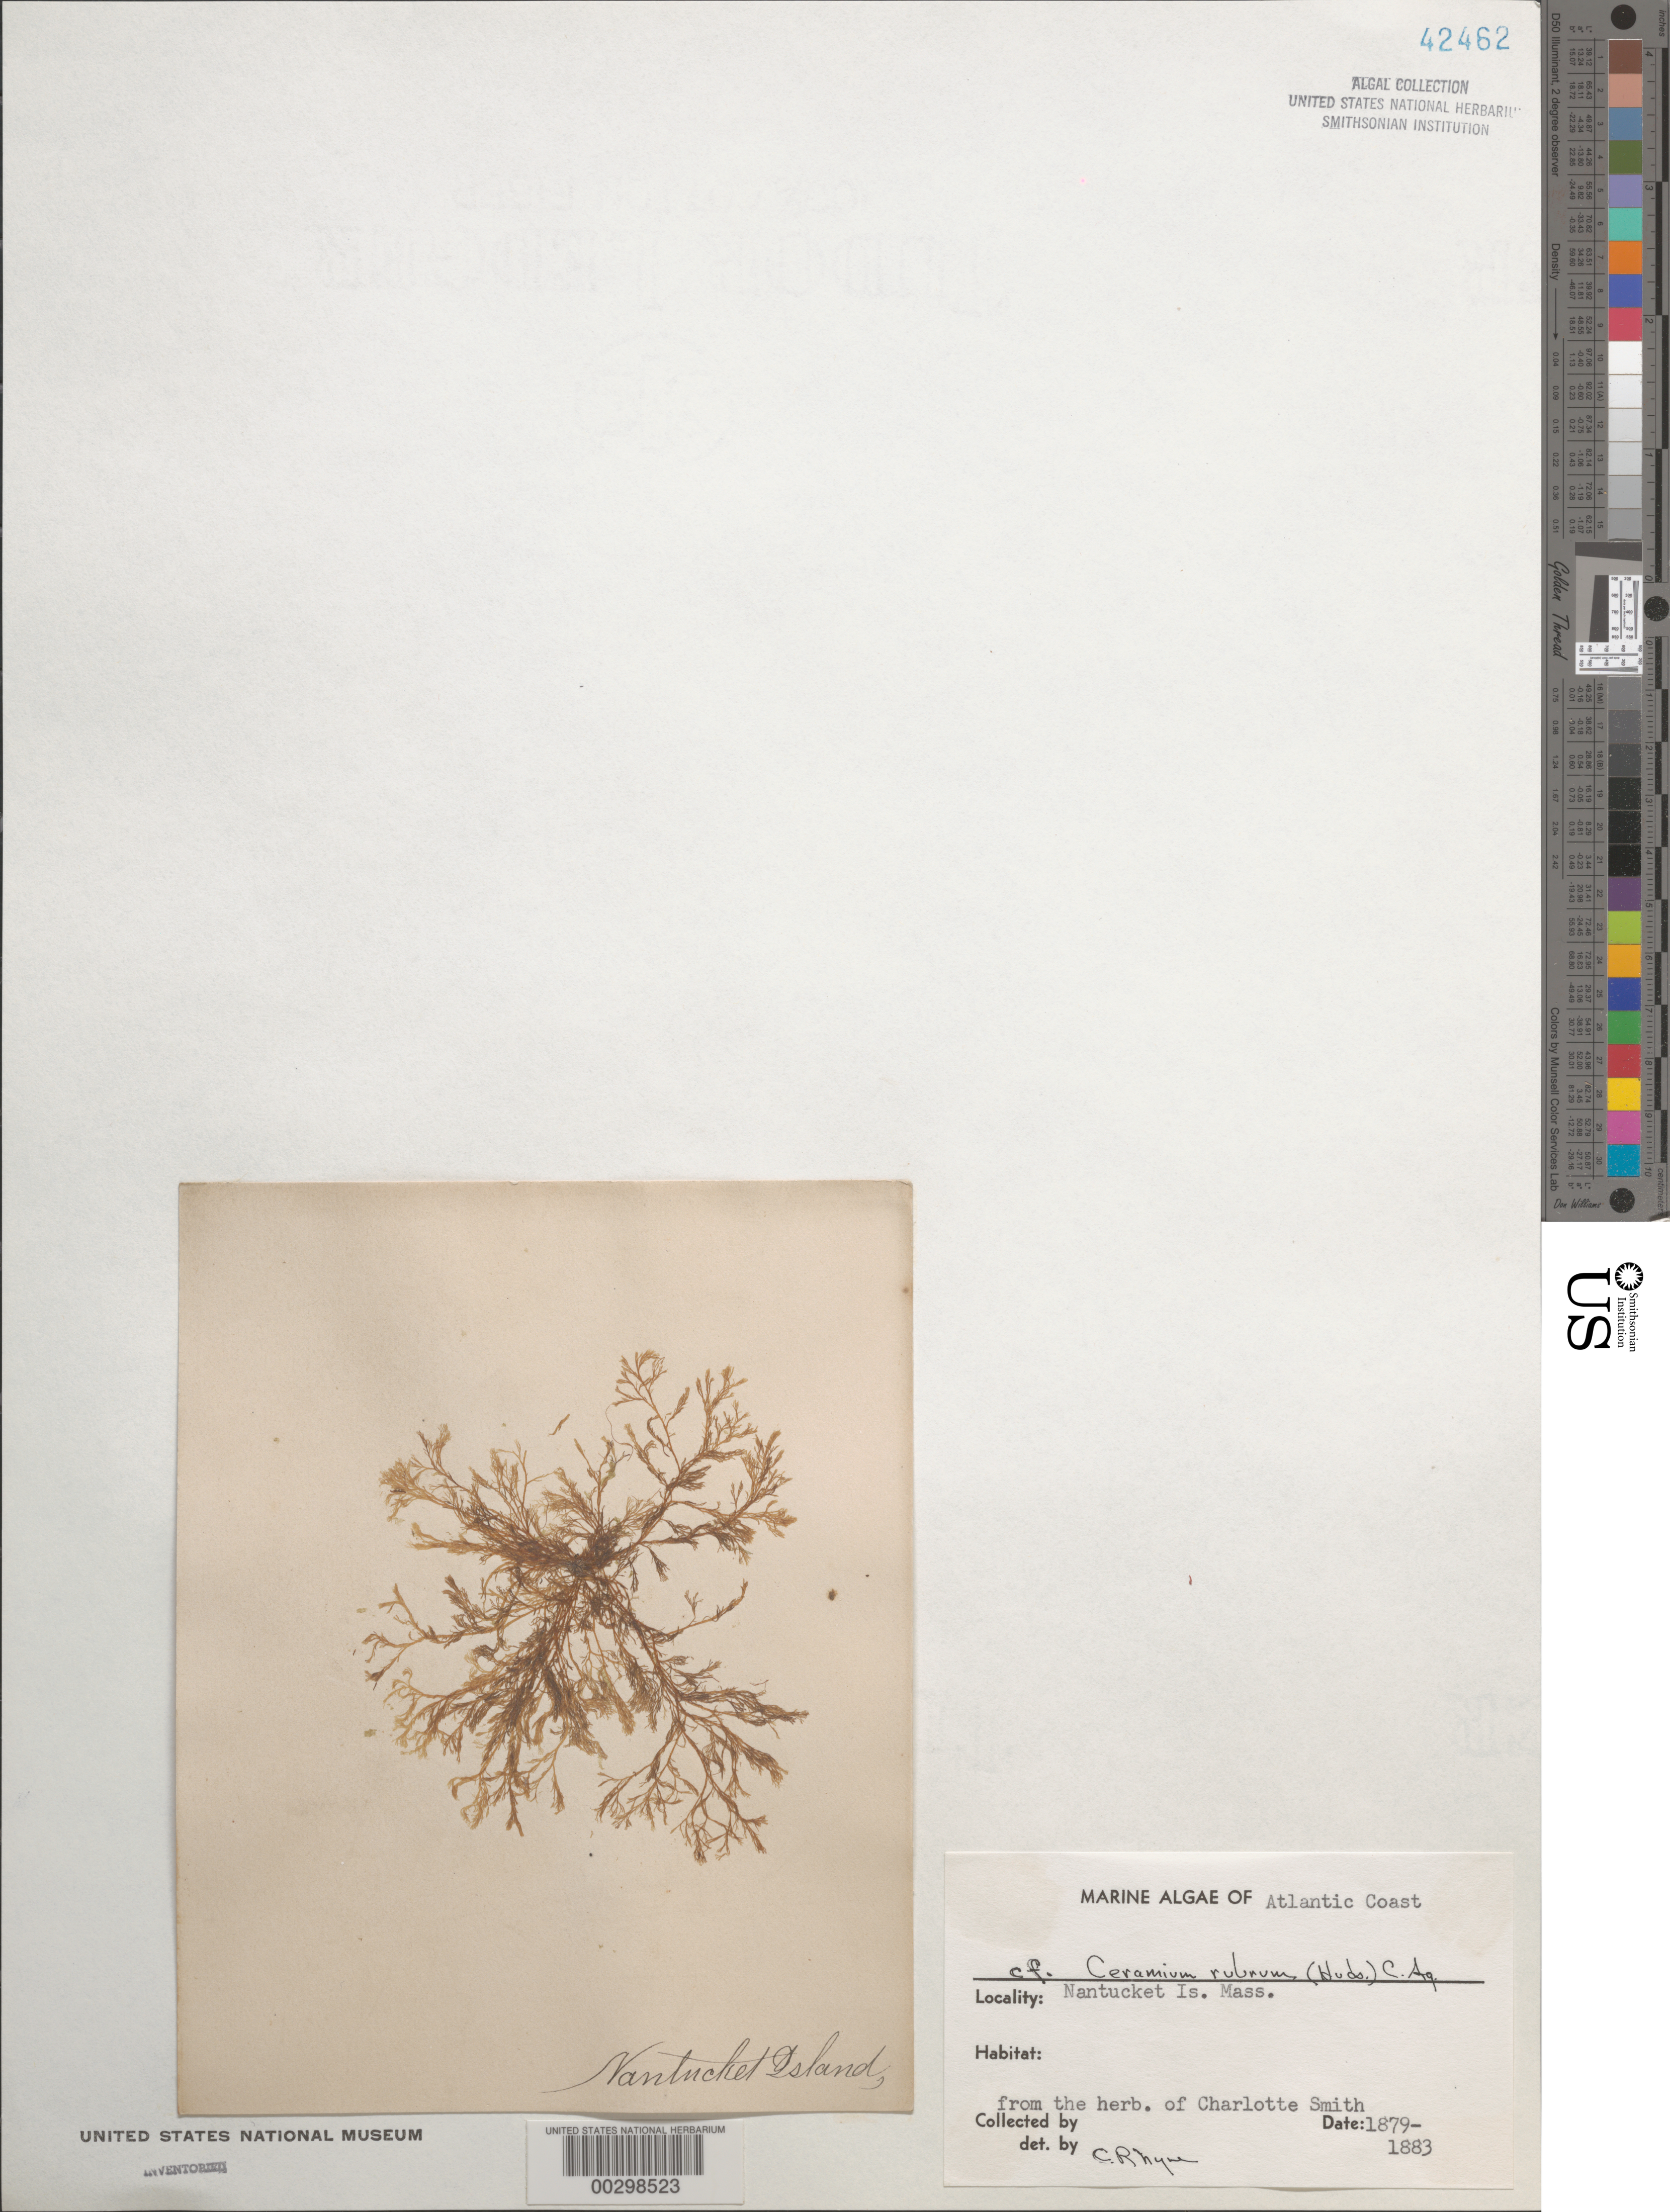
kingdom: Plantae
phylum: Rhodophyta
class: Florideophyceae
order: Ceramiales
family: Ceramiaceae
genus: Ceramium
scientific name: Ceramium rubrum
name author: C. Agardh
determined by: Rhyne, C. F.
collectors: Charlotte Smith (herbarium)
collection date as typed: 1879 TO -- --- 1883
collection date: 1879/1883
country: United States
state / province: Massachusetts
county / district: Nantucket County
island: Nantucket Island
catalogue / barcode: US 42462